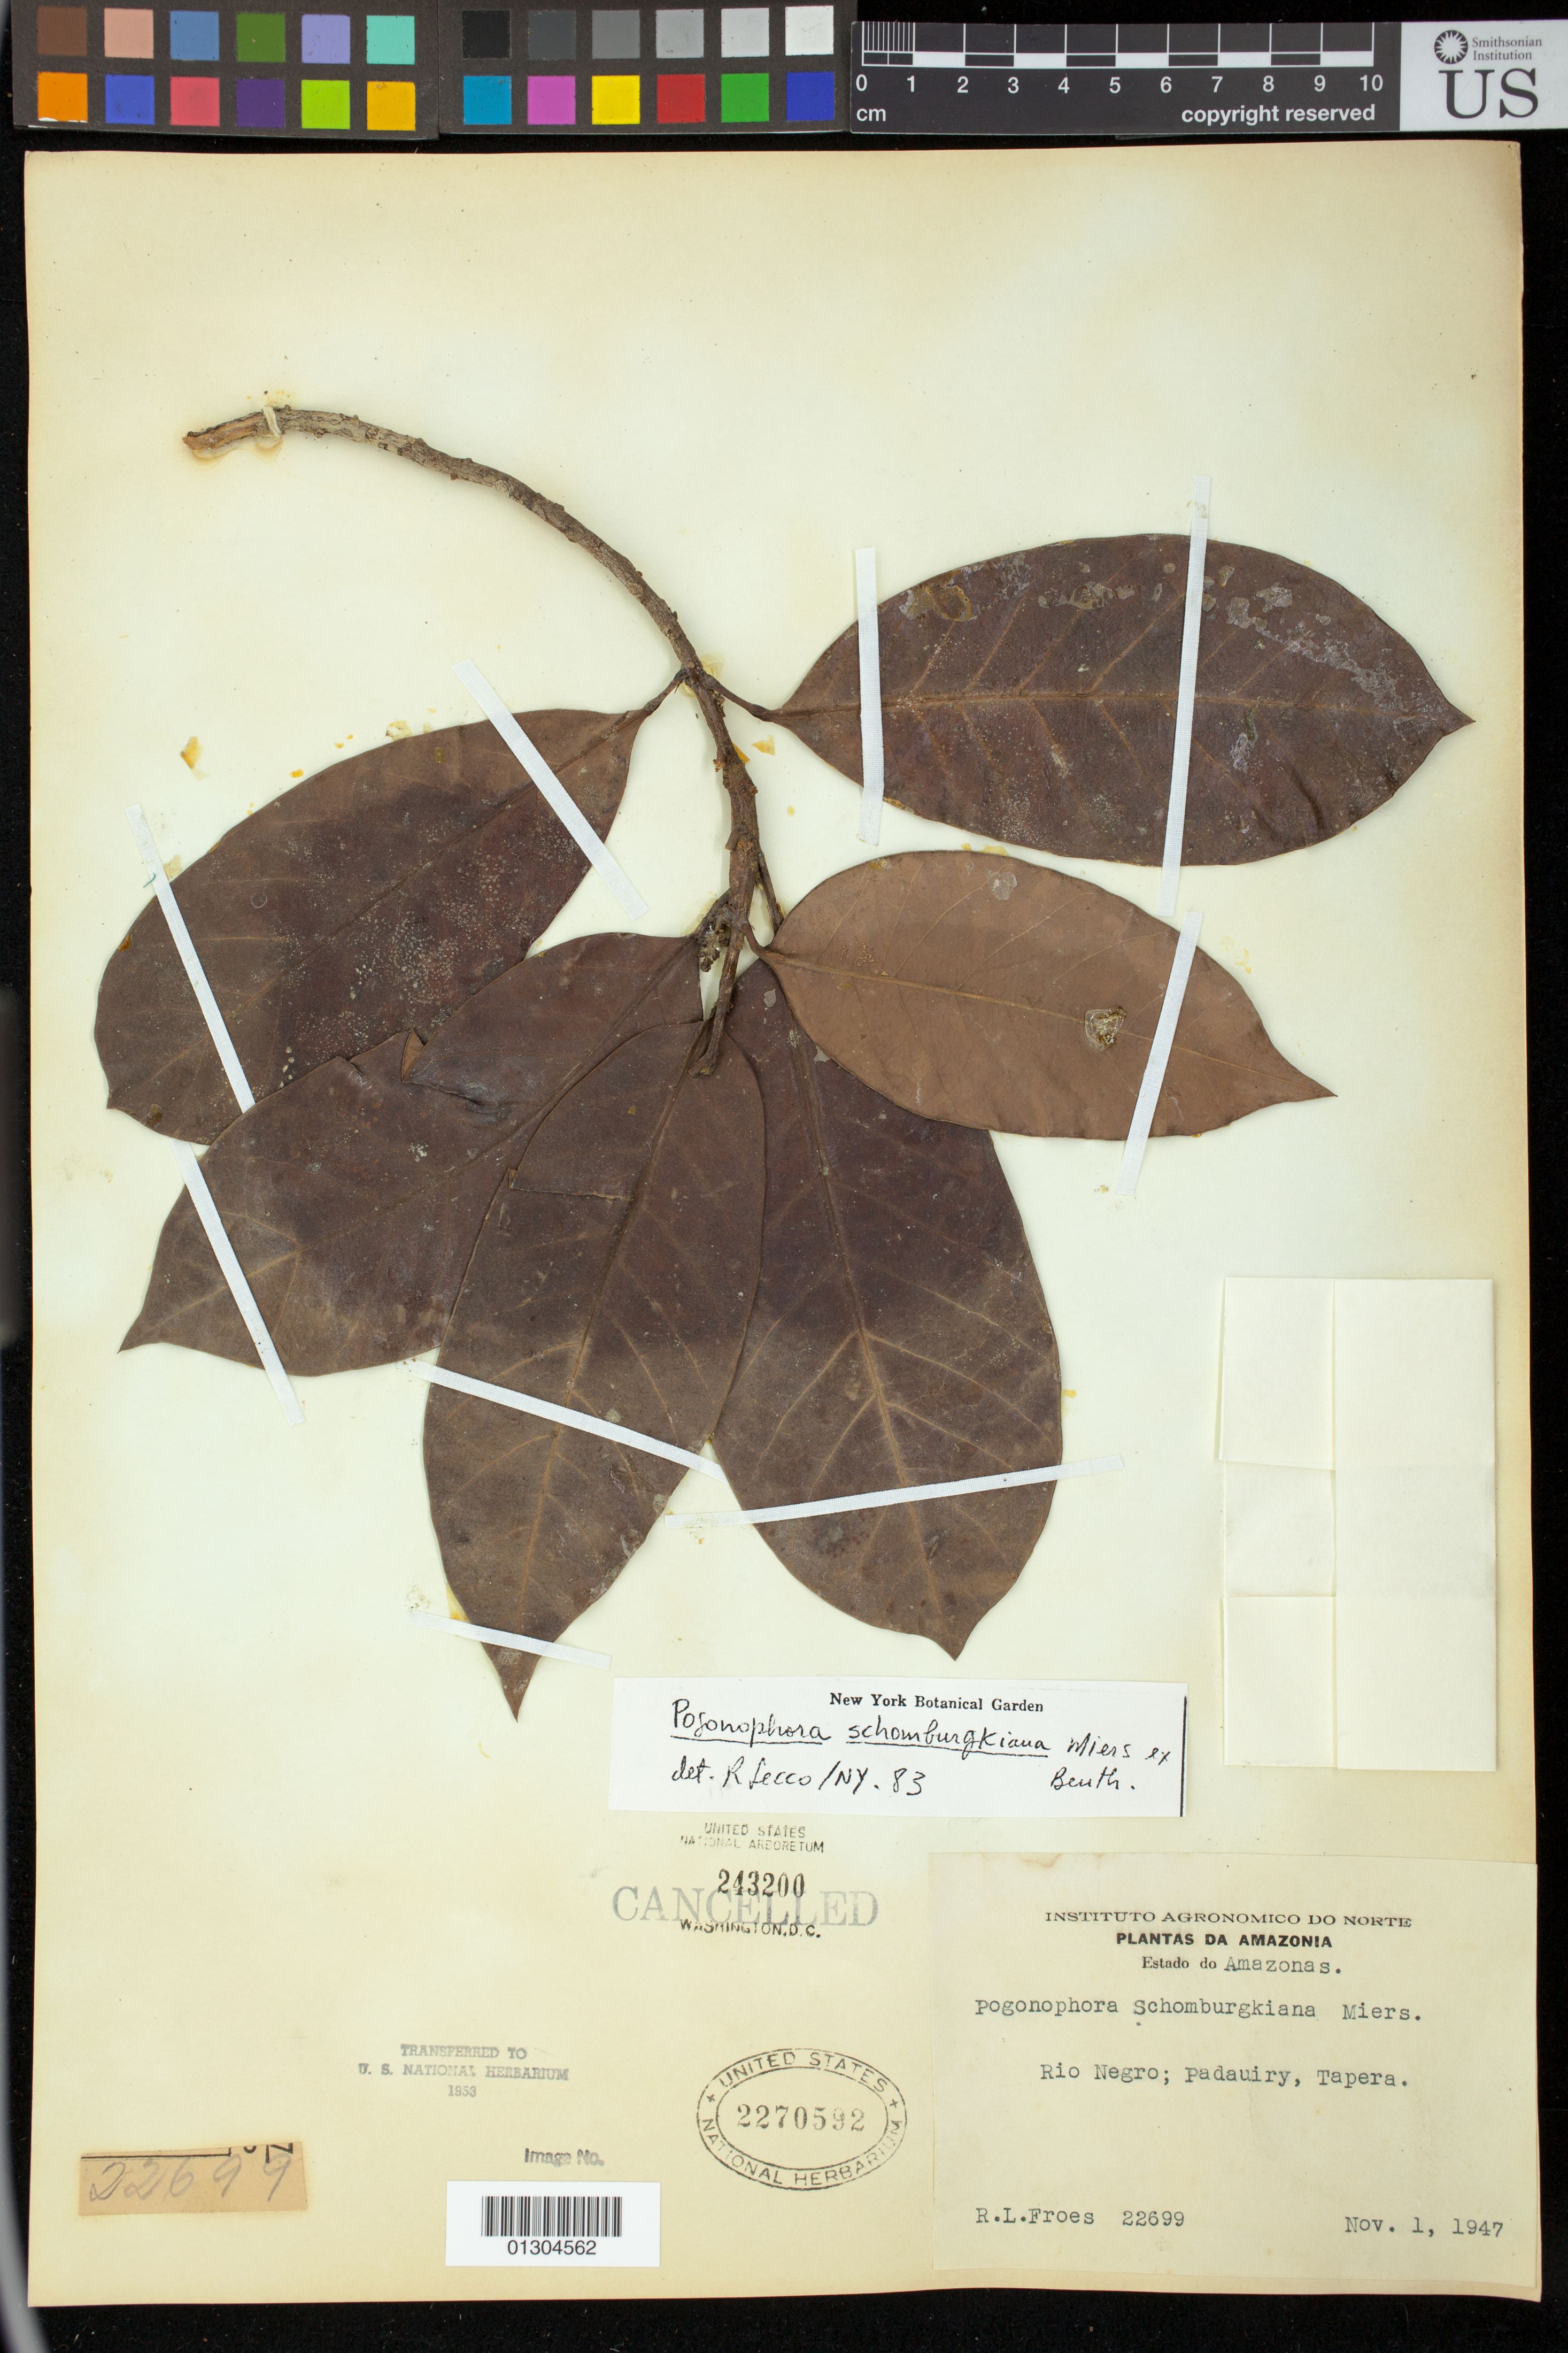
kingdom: Plantae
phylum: Tracheophyta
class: Magnoliopsida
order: Malpighiales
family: Peraceae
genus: Pogonophora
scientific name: Pogonophora schomburgkiana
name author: Miers ex Benth.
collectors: R. L. Fróes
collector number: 22699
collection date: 1947-11-01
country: Brazil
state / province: Amazonas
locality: Rio Negro; Padauiry, Tapera.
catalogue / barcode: US 2270592